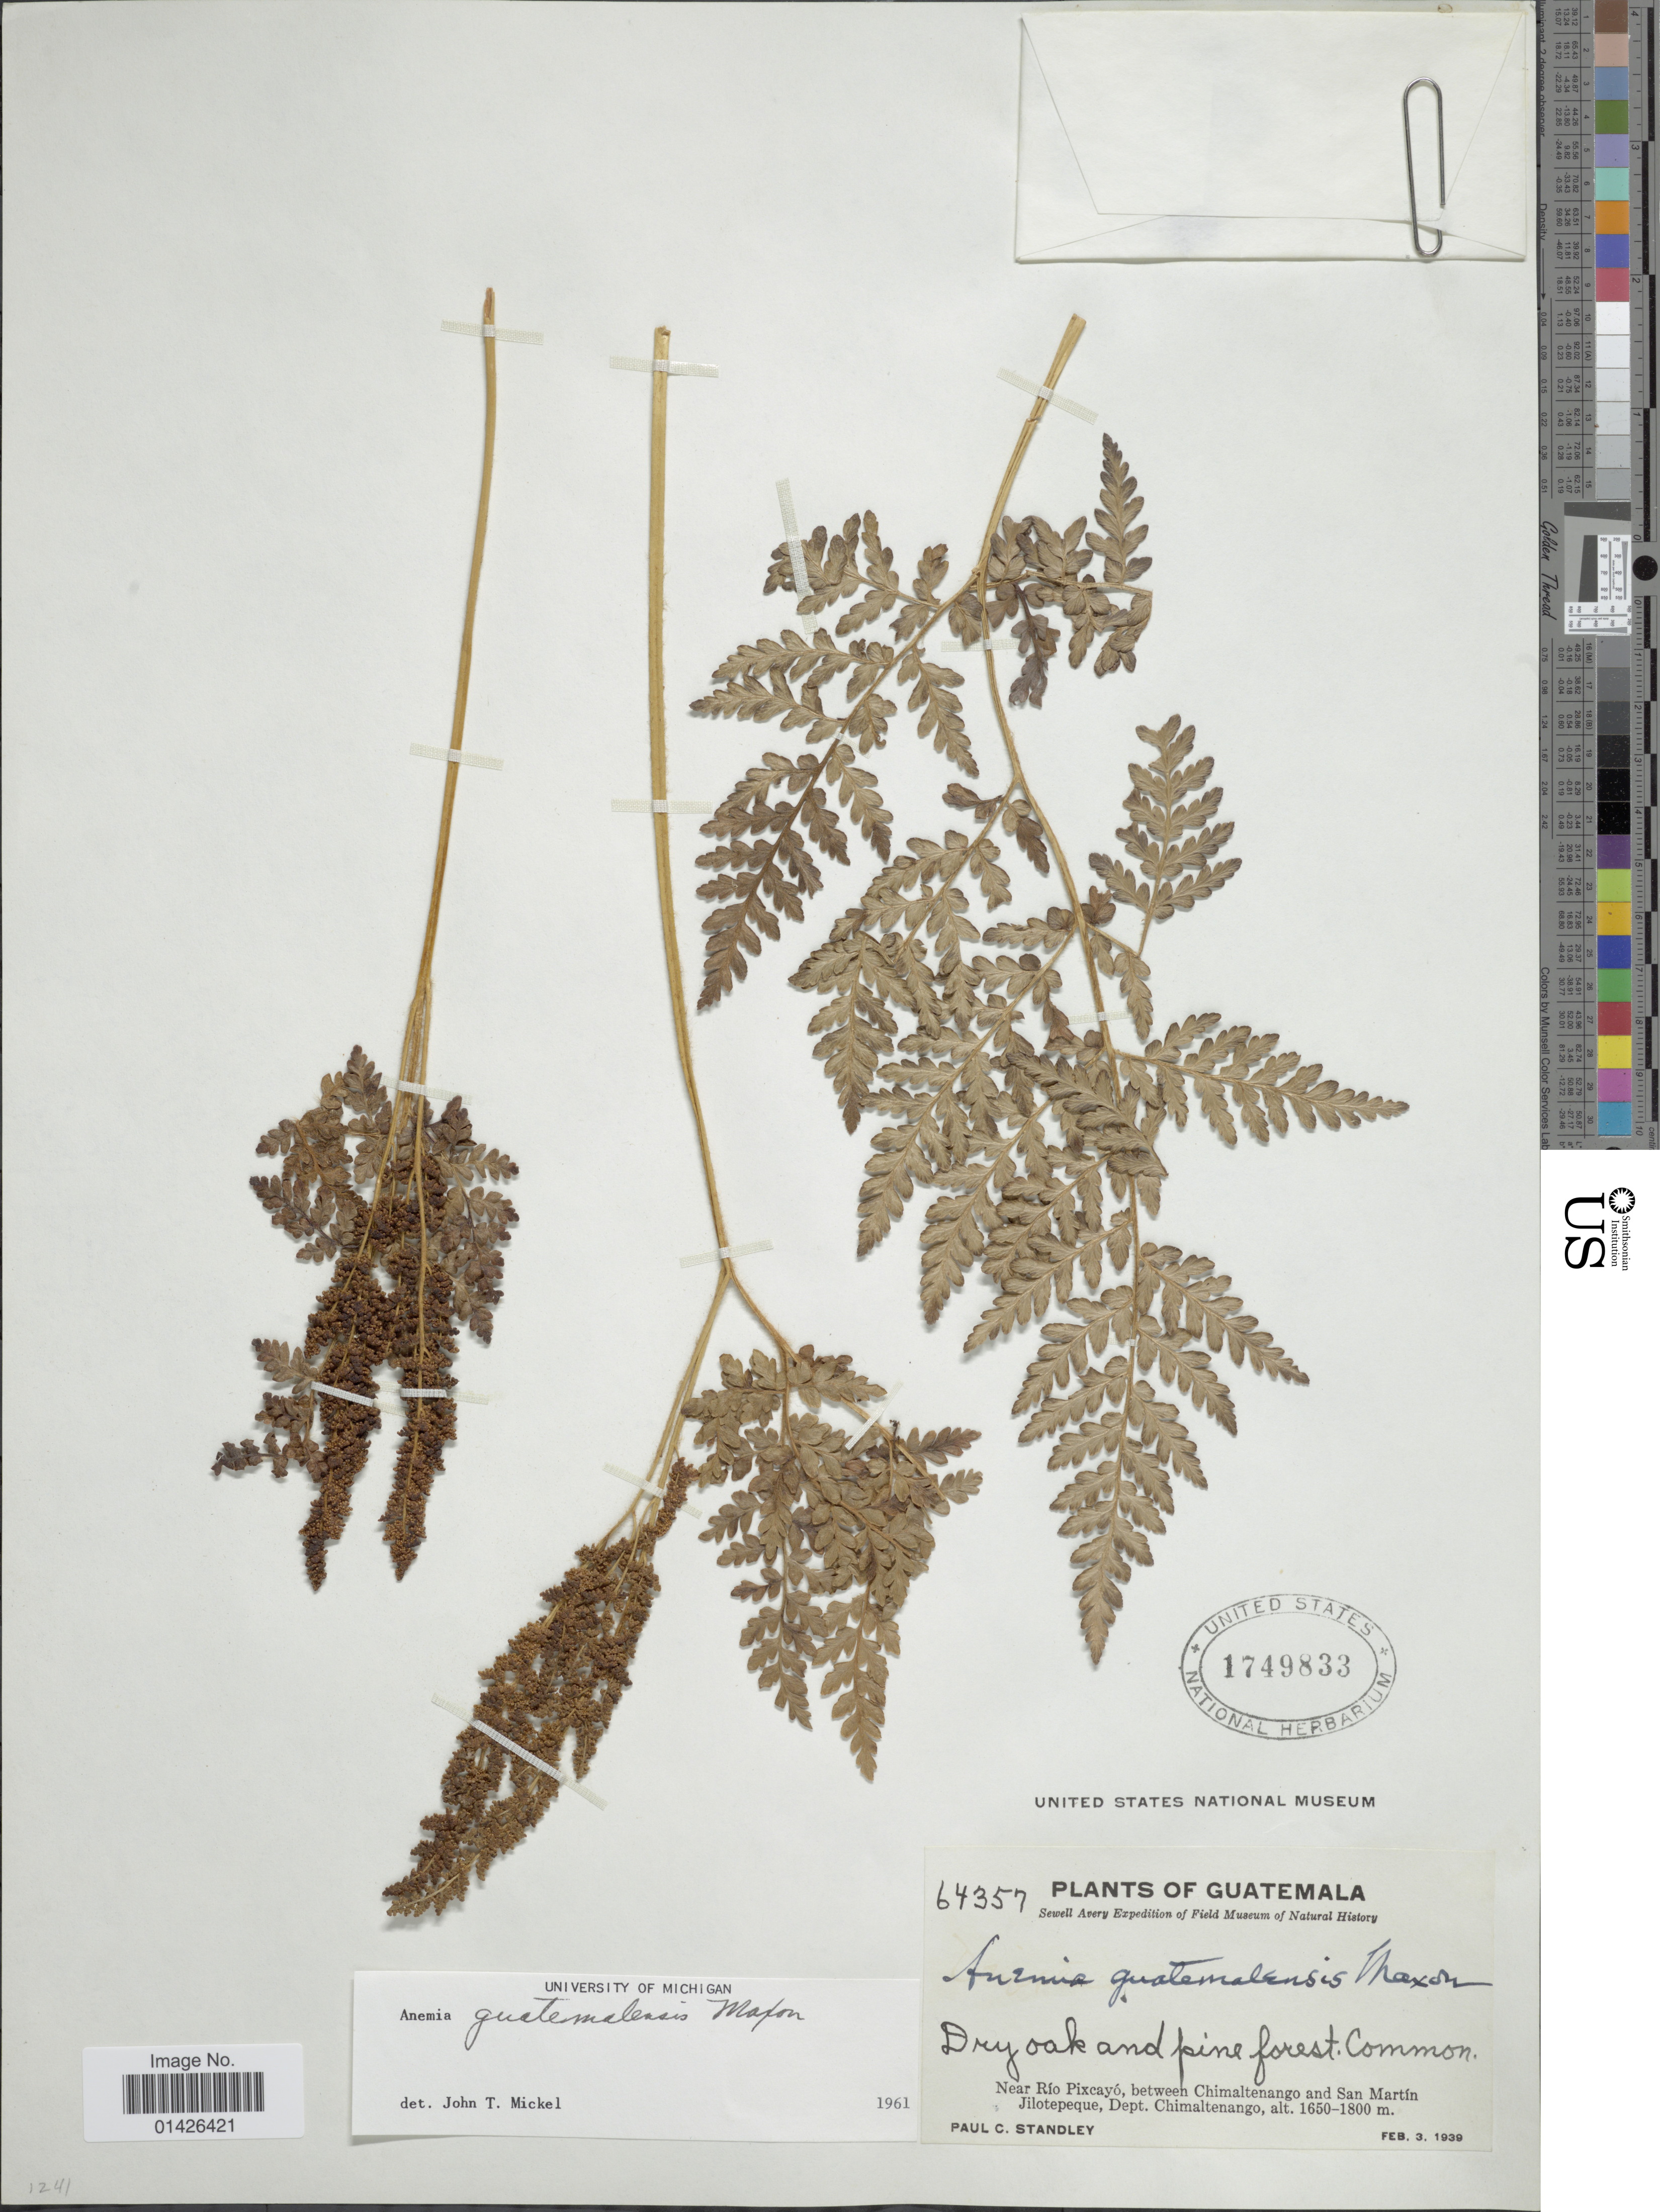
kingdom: Plantae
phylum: Tracheophyta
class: Polypodiopsida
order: Schizaeales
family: Anemiaceae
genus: Anemia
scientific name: Anemia guatemalensis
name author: Maxon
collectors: P. C. Standley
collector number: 64357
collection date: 1939-02-03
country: Guatemala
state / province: Chimaltenango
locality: Near Río Pixcayó, between Chimaltenango and San Martin Jilotepeque, Dept Chimaltenango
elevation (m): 1650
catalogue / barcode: US 1749833